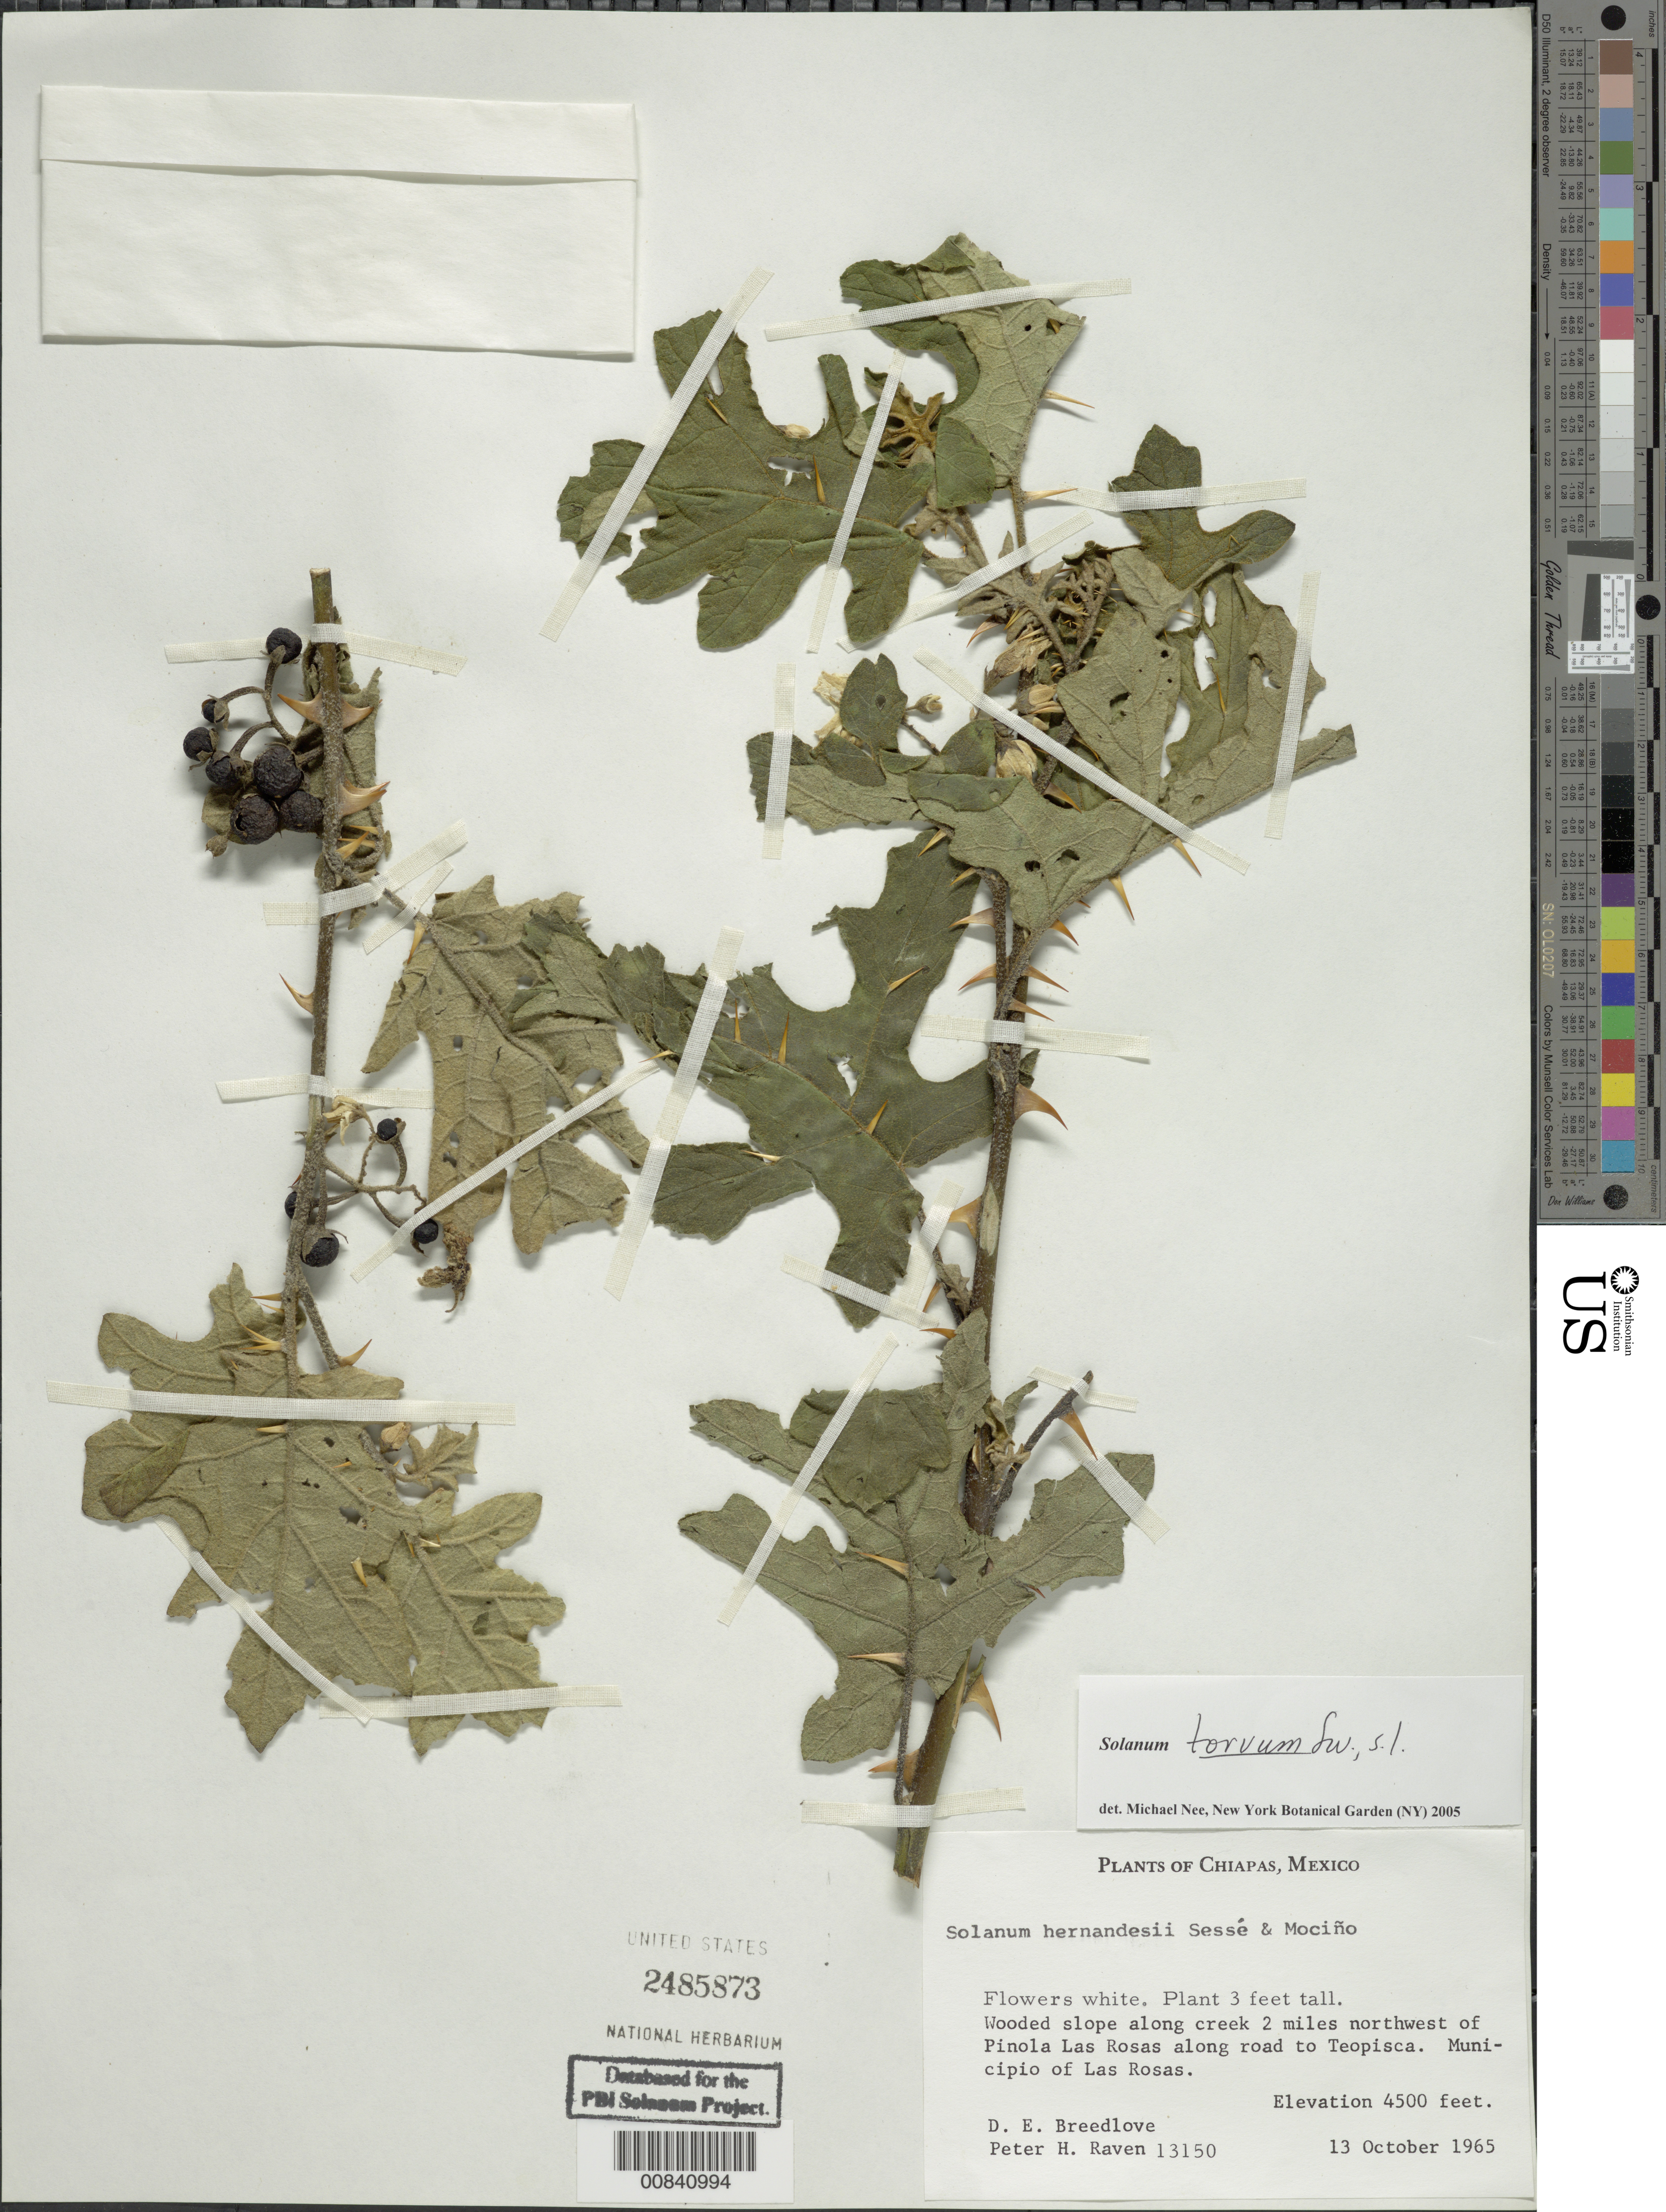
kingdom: Plantae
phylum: Tracheophyta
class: Magnoliopsida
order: Solanales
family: Solanaceae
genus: Solanum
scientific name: Solanum torvum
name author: Sw.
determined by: Nee, Michael H.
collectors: D. E. Breedlove & P. H. Raven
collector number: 13150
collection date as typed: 13 Oct 1965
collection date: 1965-10-13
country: Mexico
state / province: Chiapas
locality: Two miles NW of Pinola Las Rosas along road to Teopisca. Municipio of Las Rosas.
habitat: Wooded slope along creek.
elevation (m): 1371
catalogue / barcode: US 2485873